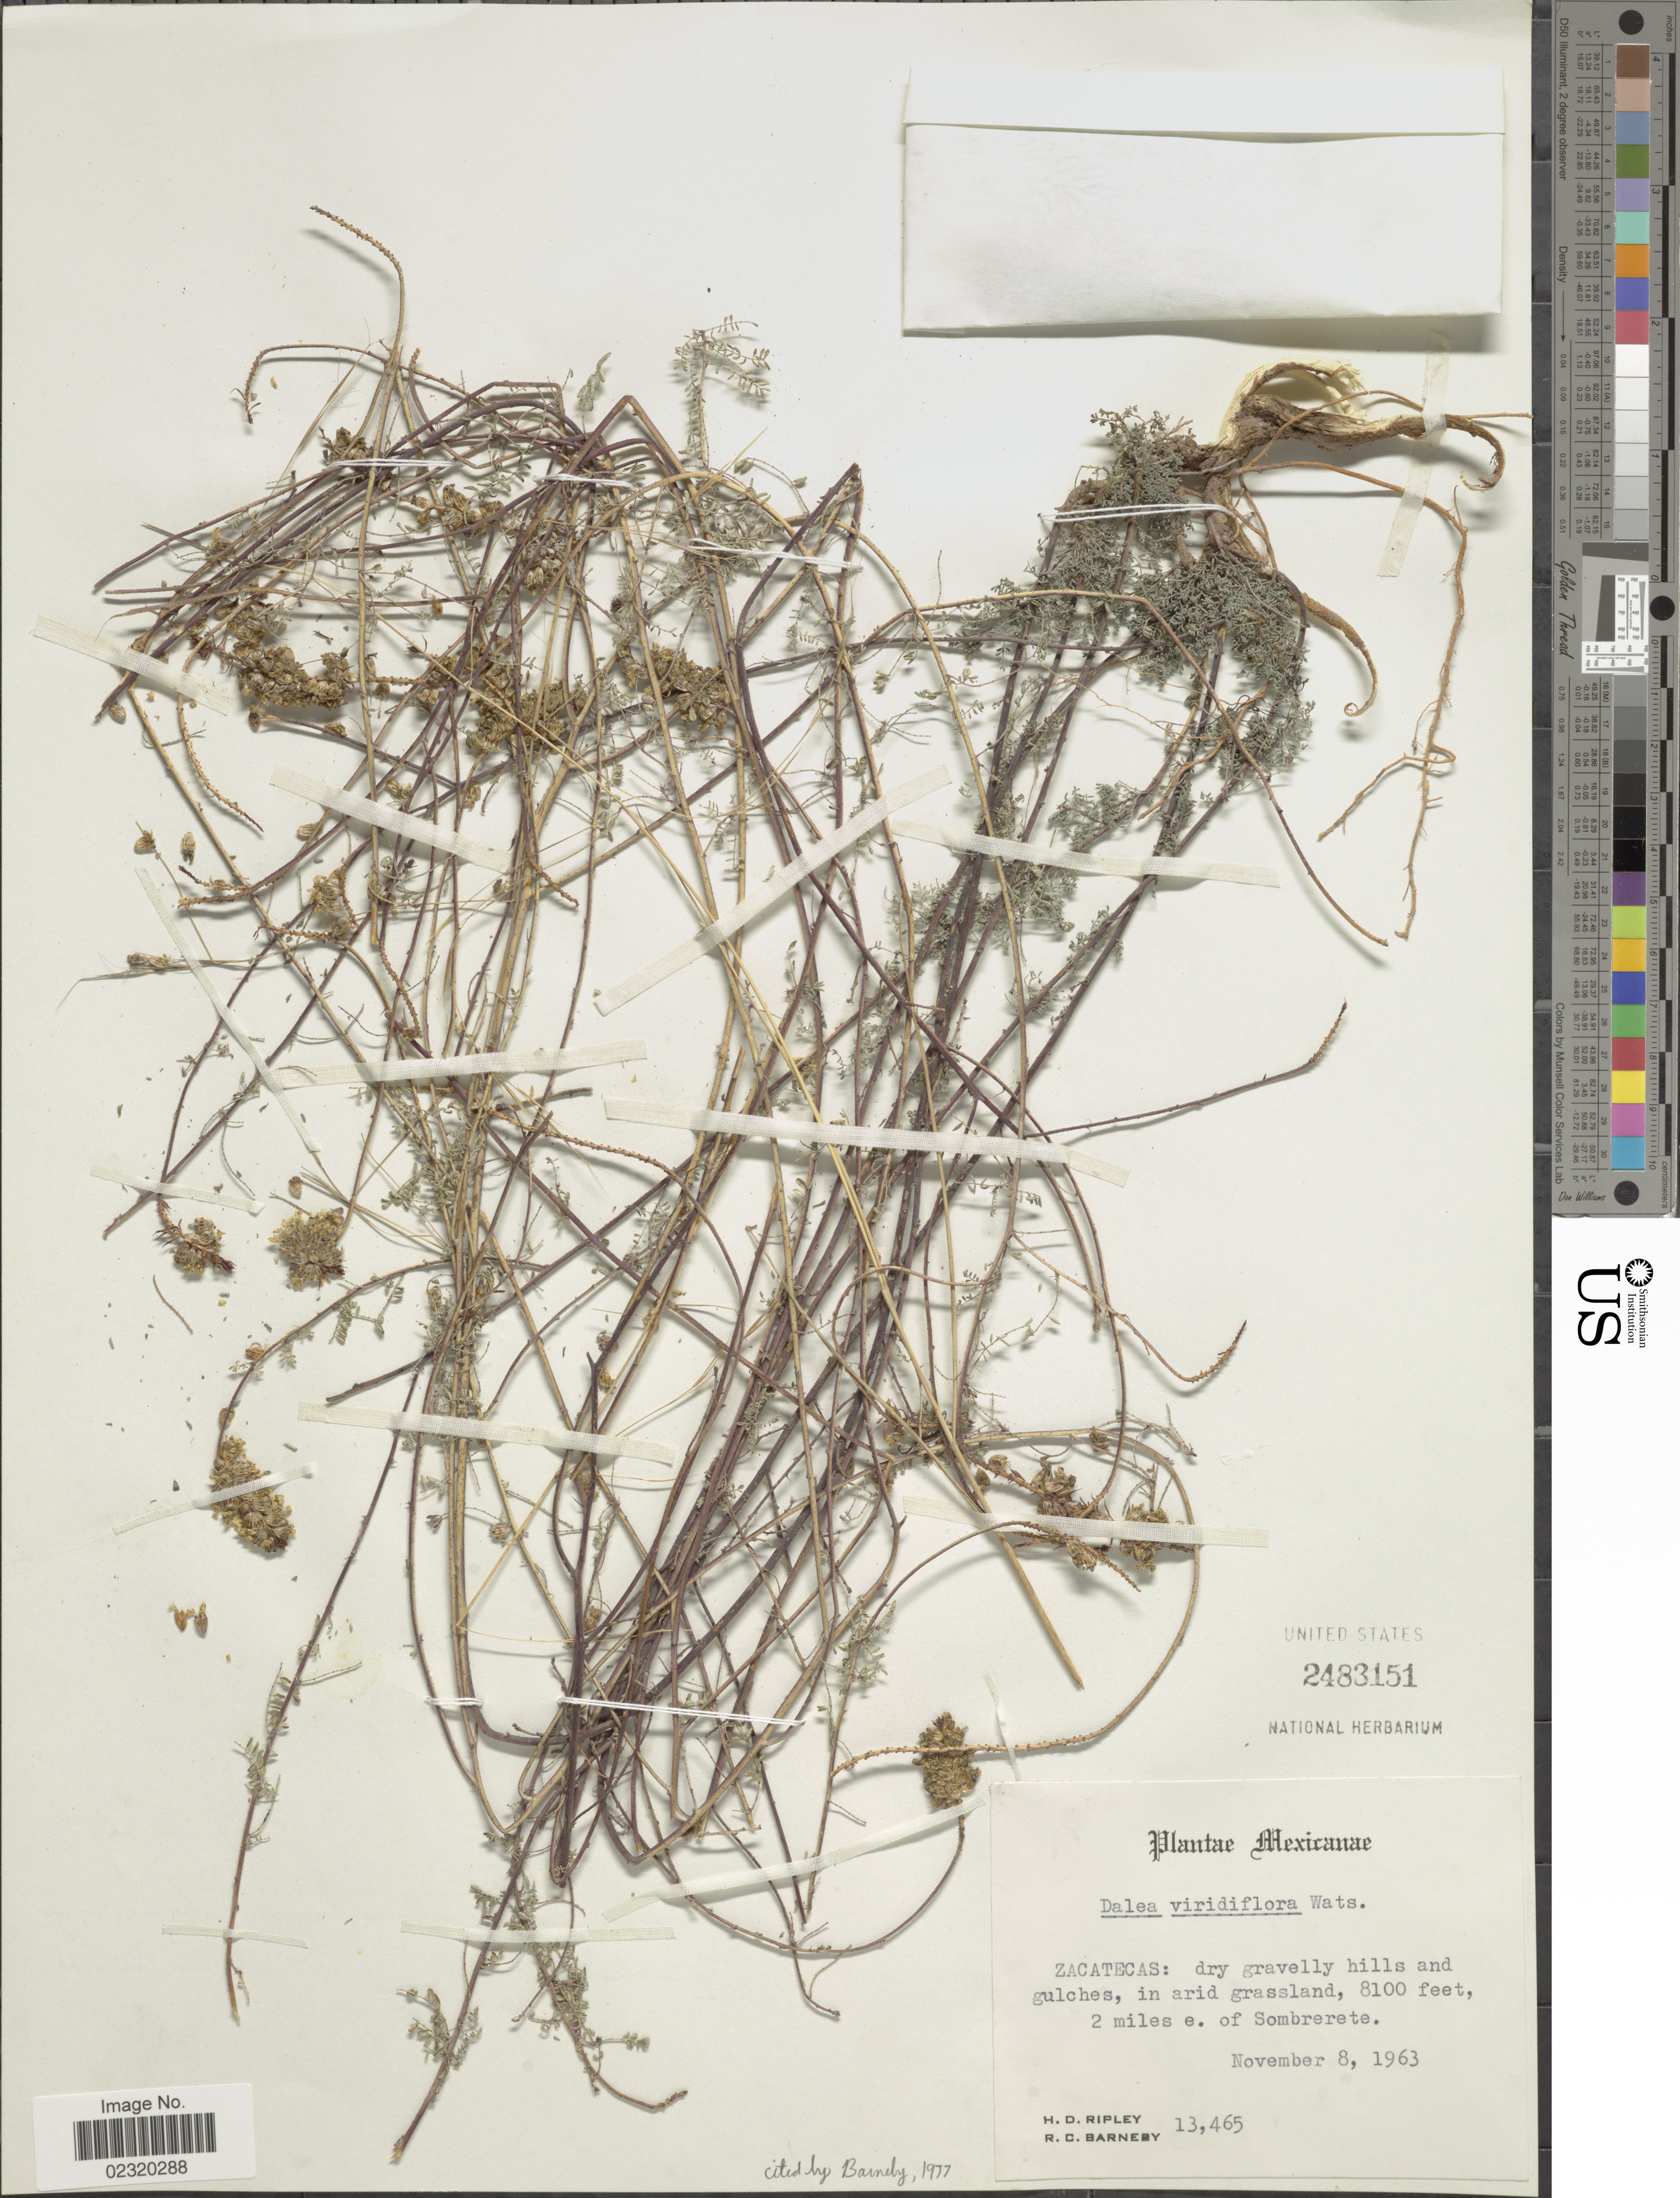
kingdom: Plantae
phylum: Tracheophyta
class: Magnoliopsida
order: Fabales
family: Fabaceae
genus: Dalea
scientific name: Dalea viridiflora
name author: S. Watson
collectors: H. Ripley & R. C. Barneby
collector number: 13465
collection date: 1963-11-08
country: Mexico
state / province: Zacatecas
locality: Dry gravelly hills and gulches, in arid grassland, 2 miles e. of Sombrerete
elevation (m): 2469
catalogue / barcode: US 2483151